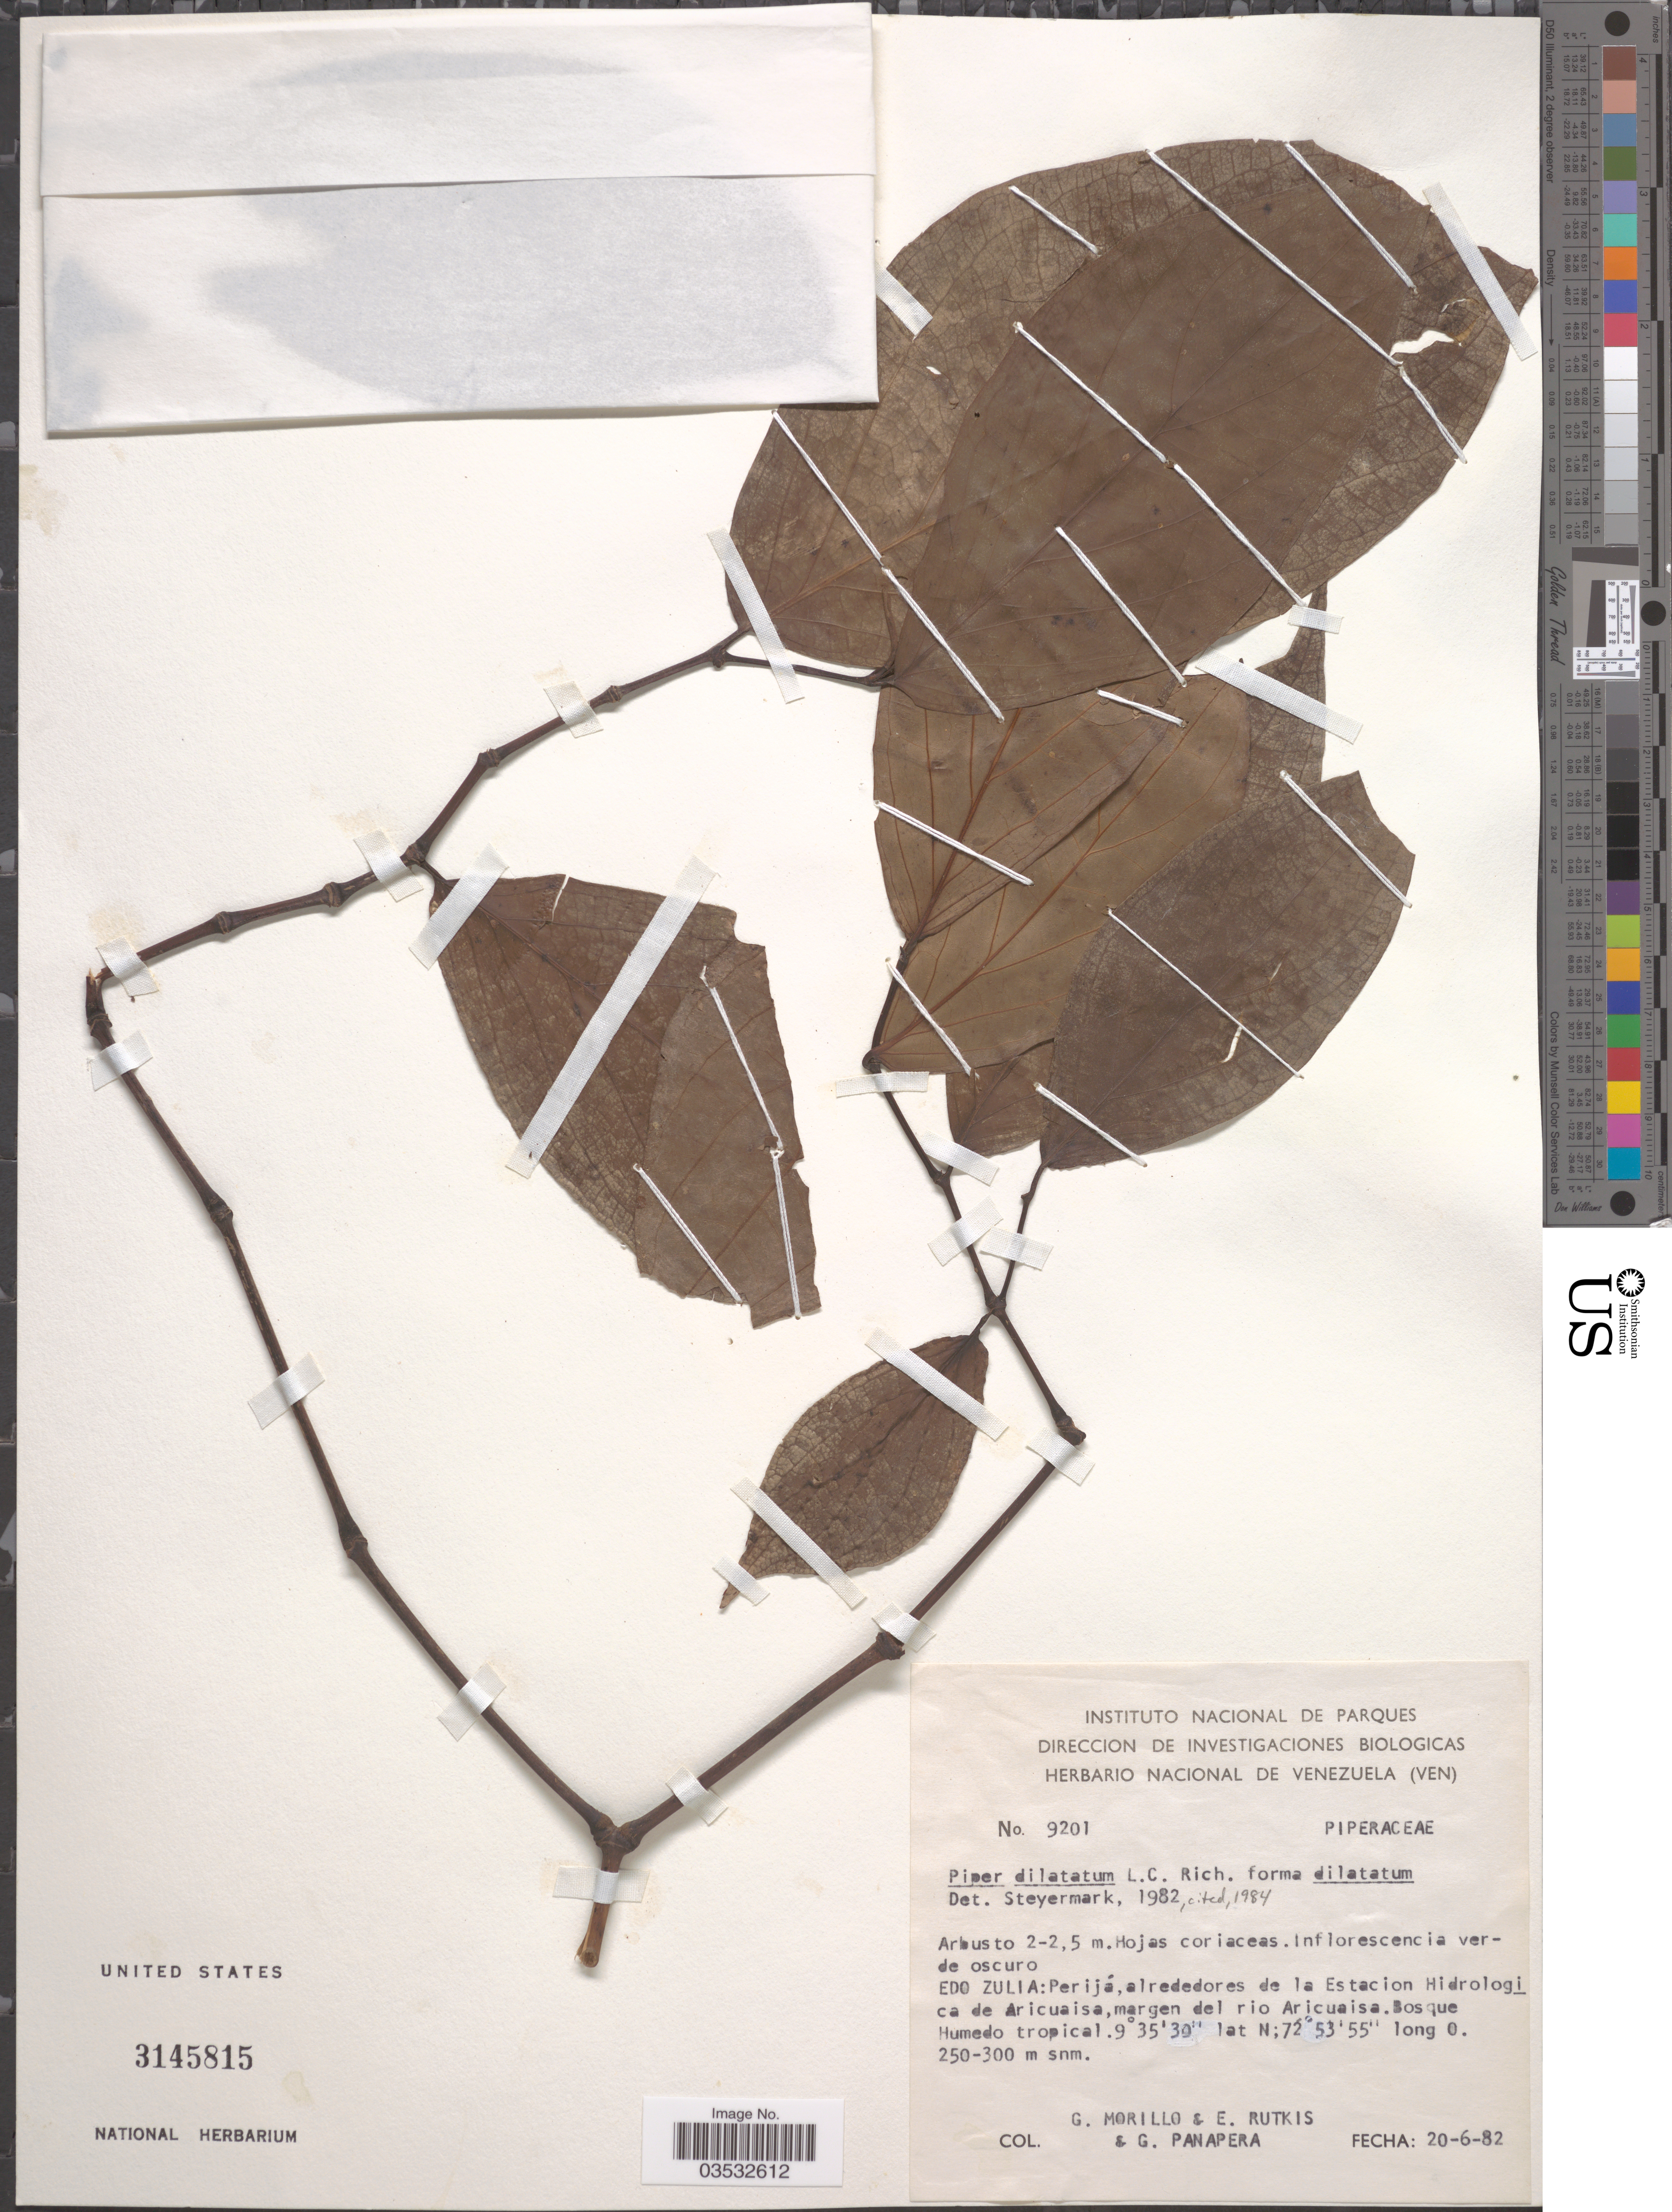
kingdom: Plantae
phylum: Tracheophyta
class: Magnoliopsida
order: Piperales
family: Piperaceae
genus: Piper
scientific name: Piper dilatatum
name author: Rich.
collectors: G. Morillo, E. Rutkis & G. Panapera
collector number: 9201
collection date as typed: Transcribed d/m/y: 20/6/82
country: Venezuela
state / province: Zulia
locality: Perijá, alrededores de la Estacion Hidrologica de Aricuaisa, margen del rio Aricuaisa. Bosque Humedo tropical.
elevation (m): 250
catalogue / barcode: US 3145815